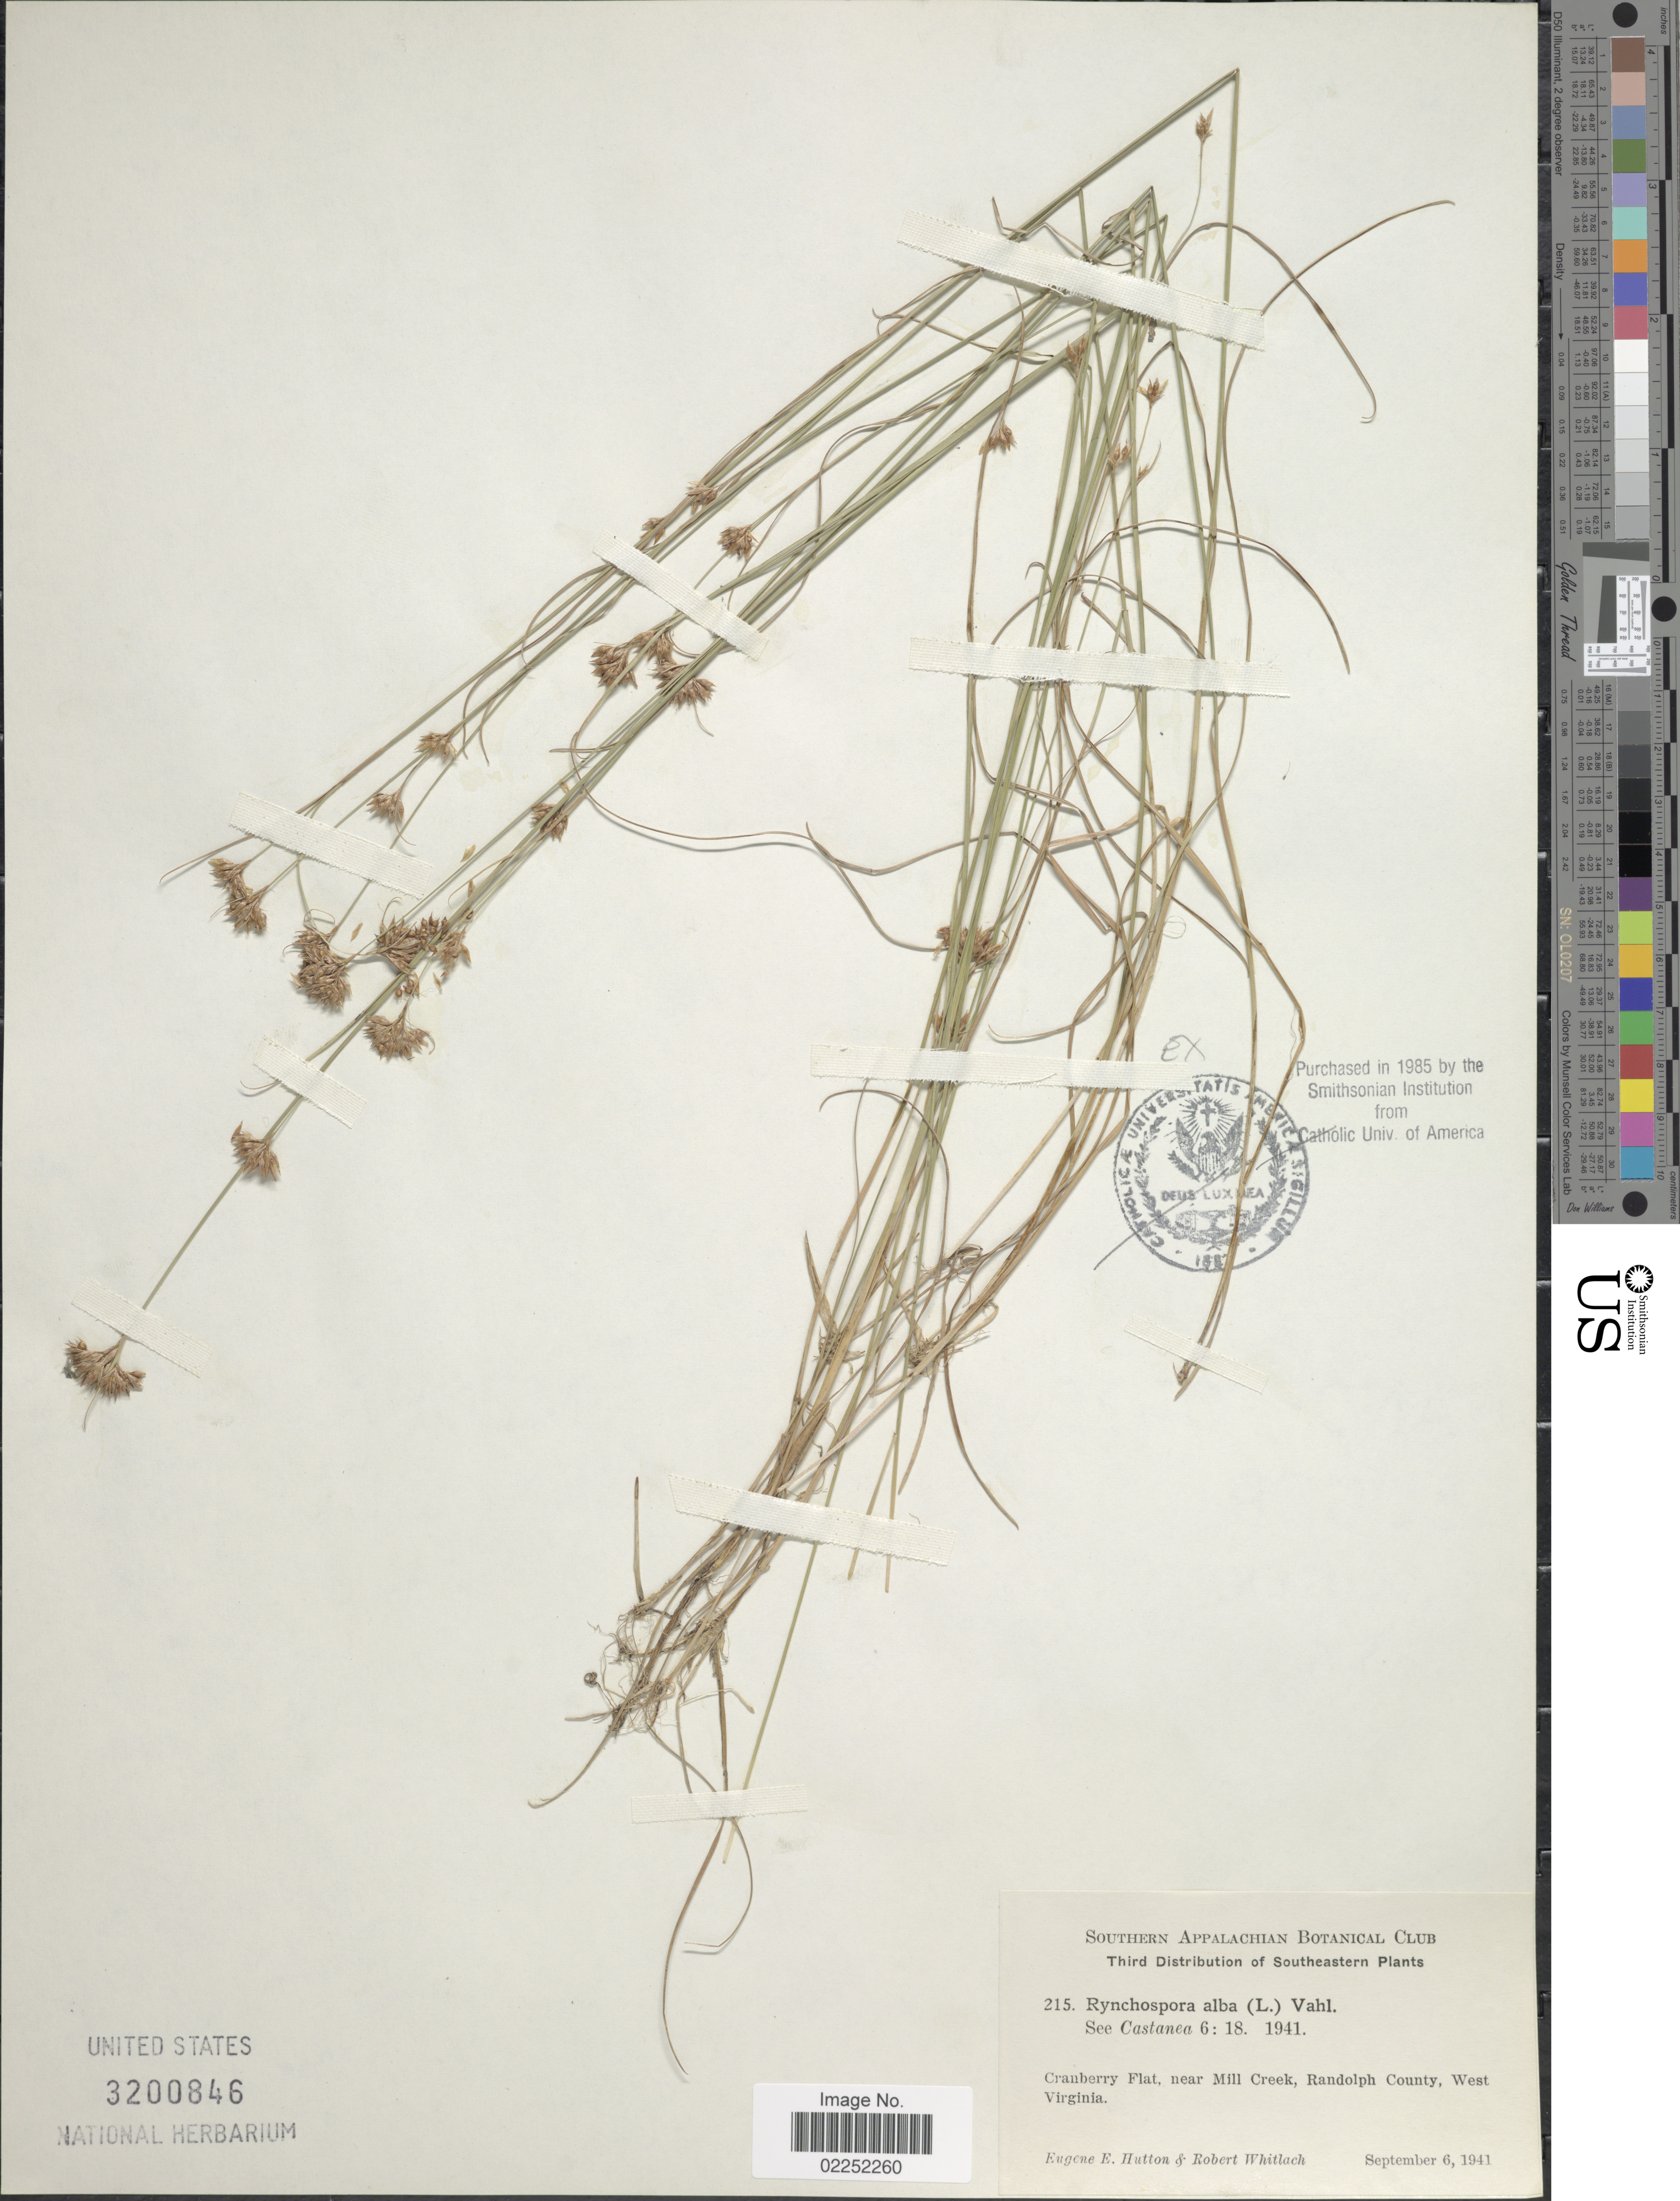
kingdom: Plantae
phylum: Tracheophyta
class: Liliopsida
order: Poales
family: Cyperaceae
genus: Rhynchospora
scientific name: Rhynchospora alba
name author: (L.) Vahl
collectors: E. Hutton & R. Whitlach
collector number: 215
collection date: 1941-09-06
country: United States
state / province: West Virginia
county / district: Randolph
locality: Southeastern Cranberry Flat, near Mill Creek, Randolph County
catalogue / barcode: US 3200846